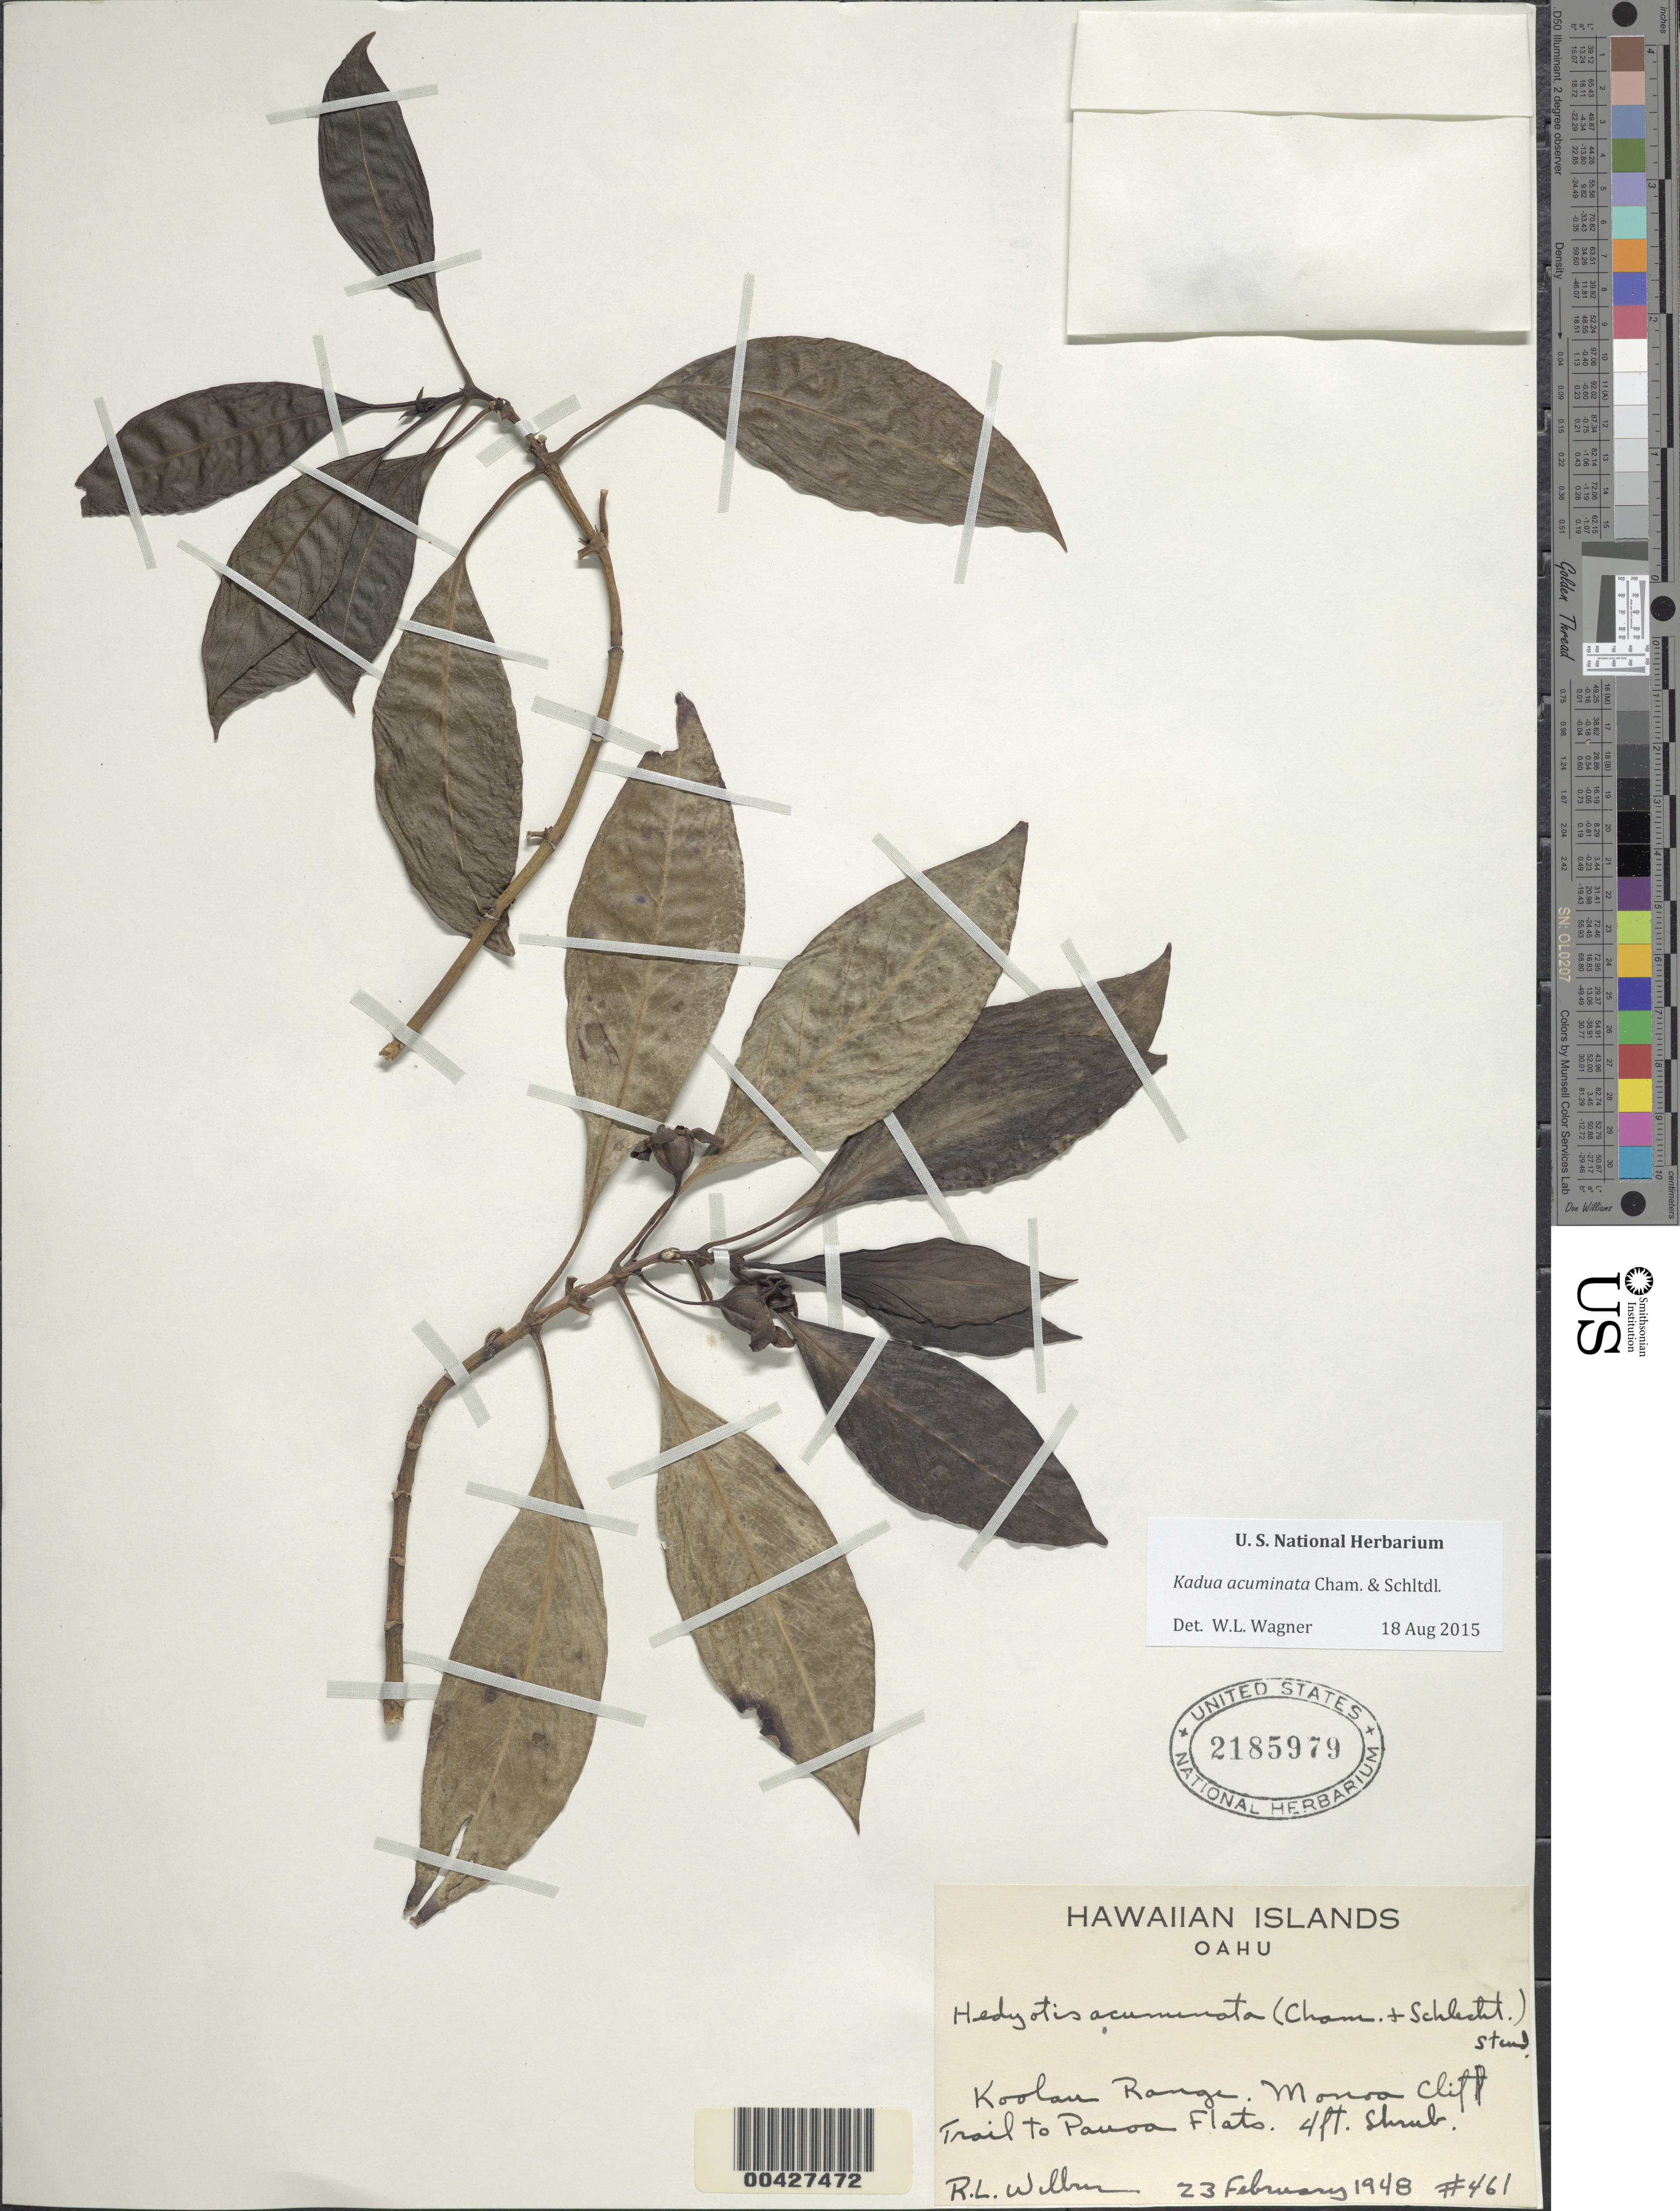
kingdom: Plantae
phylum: Tracheophyta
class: Magnoliopsida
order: Gentianales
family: Rubiaceae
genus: Kadua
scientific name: Kadua acuminata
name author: Cham. & Schltdl.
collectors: R. L. Wilbur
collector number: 461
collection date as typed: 23 Feb 1948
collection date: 1948-02-23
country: United States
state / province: Hawaii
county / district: Honolulu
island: Oahu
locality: Koolau Range. Manoa Cliff. Trail to Pauoa Flats.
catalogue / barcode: US 2185979